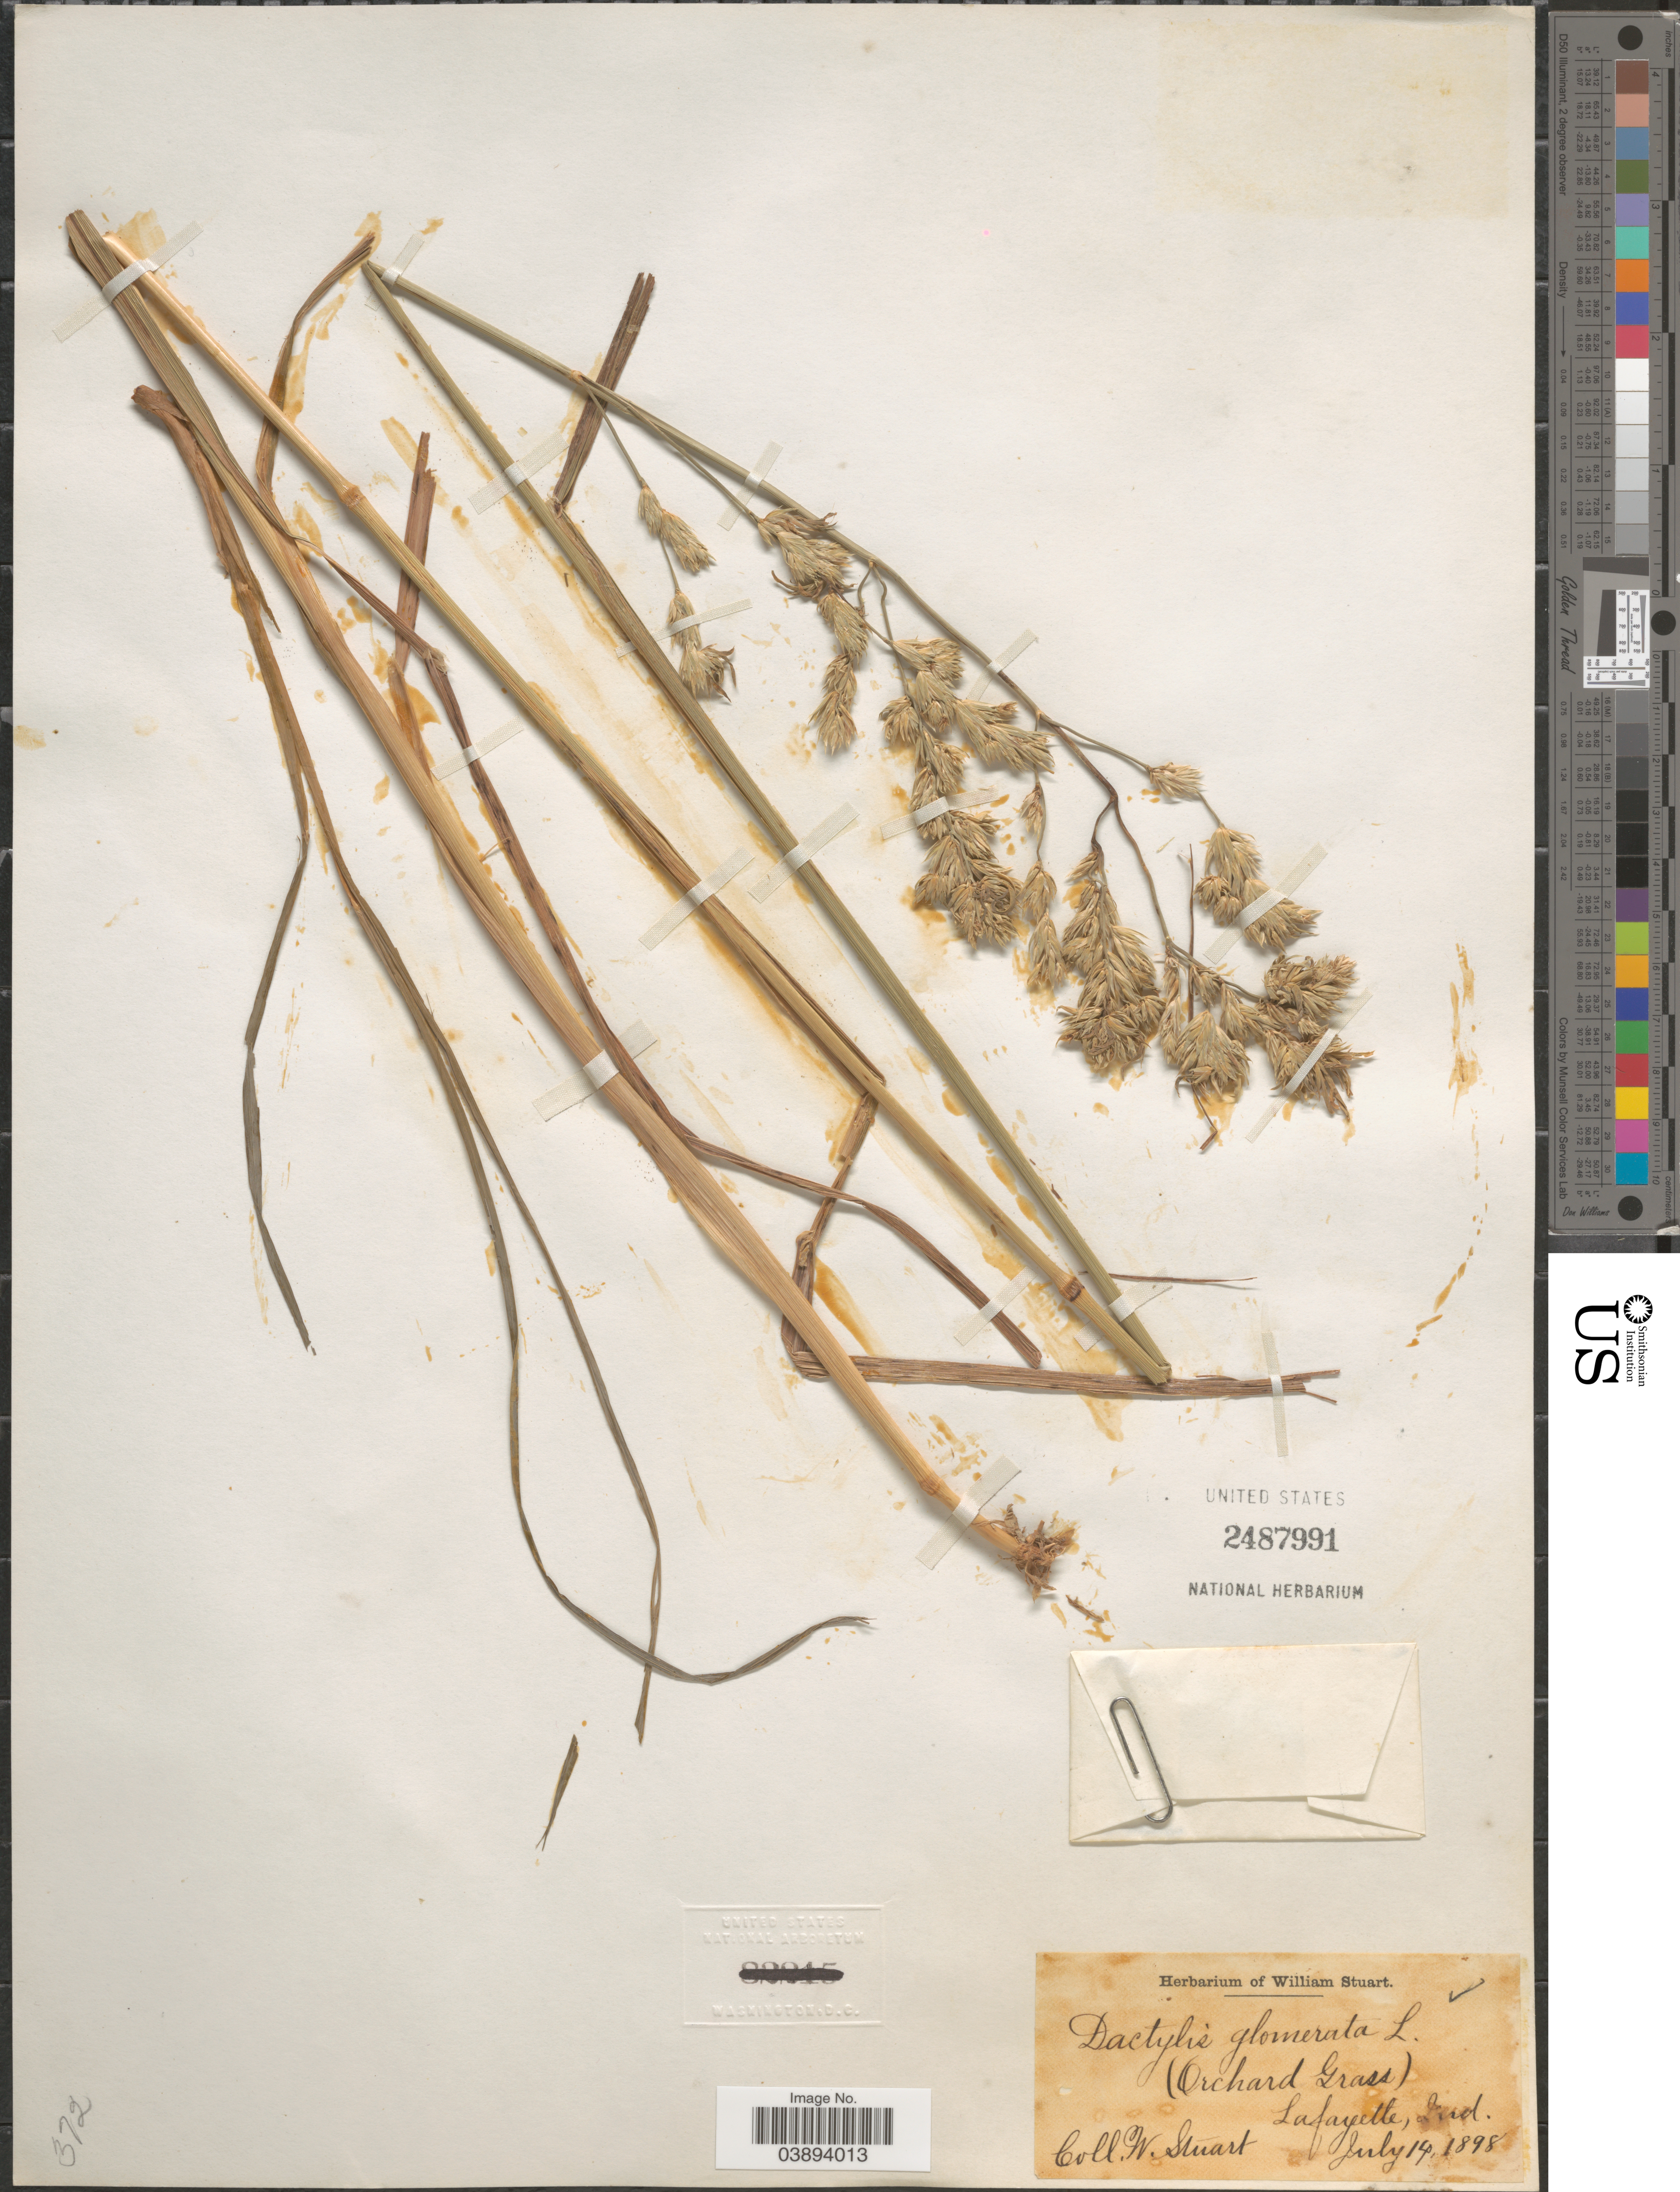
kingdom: Plantae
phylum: Tracheophyta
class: Liliopsida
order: Poales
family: Poaceae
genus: Dactylis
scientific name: Dactylis glomerata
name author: L.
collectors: W. Stuart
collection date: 1898-07-14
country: United States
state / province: Indiana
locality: Lafayette.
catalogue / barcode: US 2487991